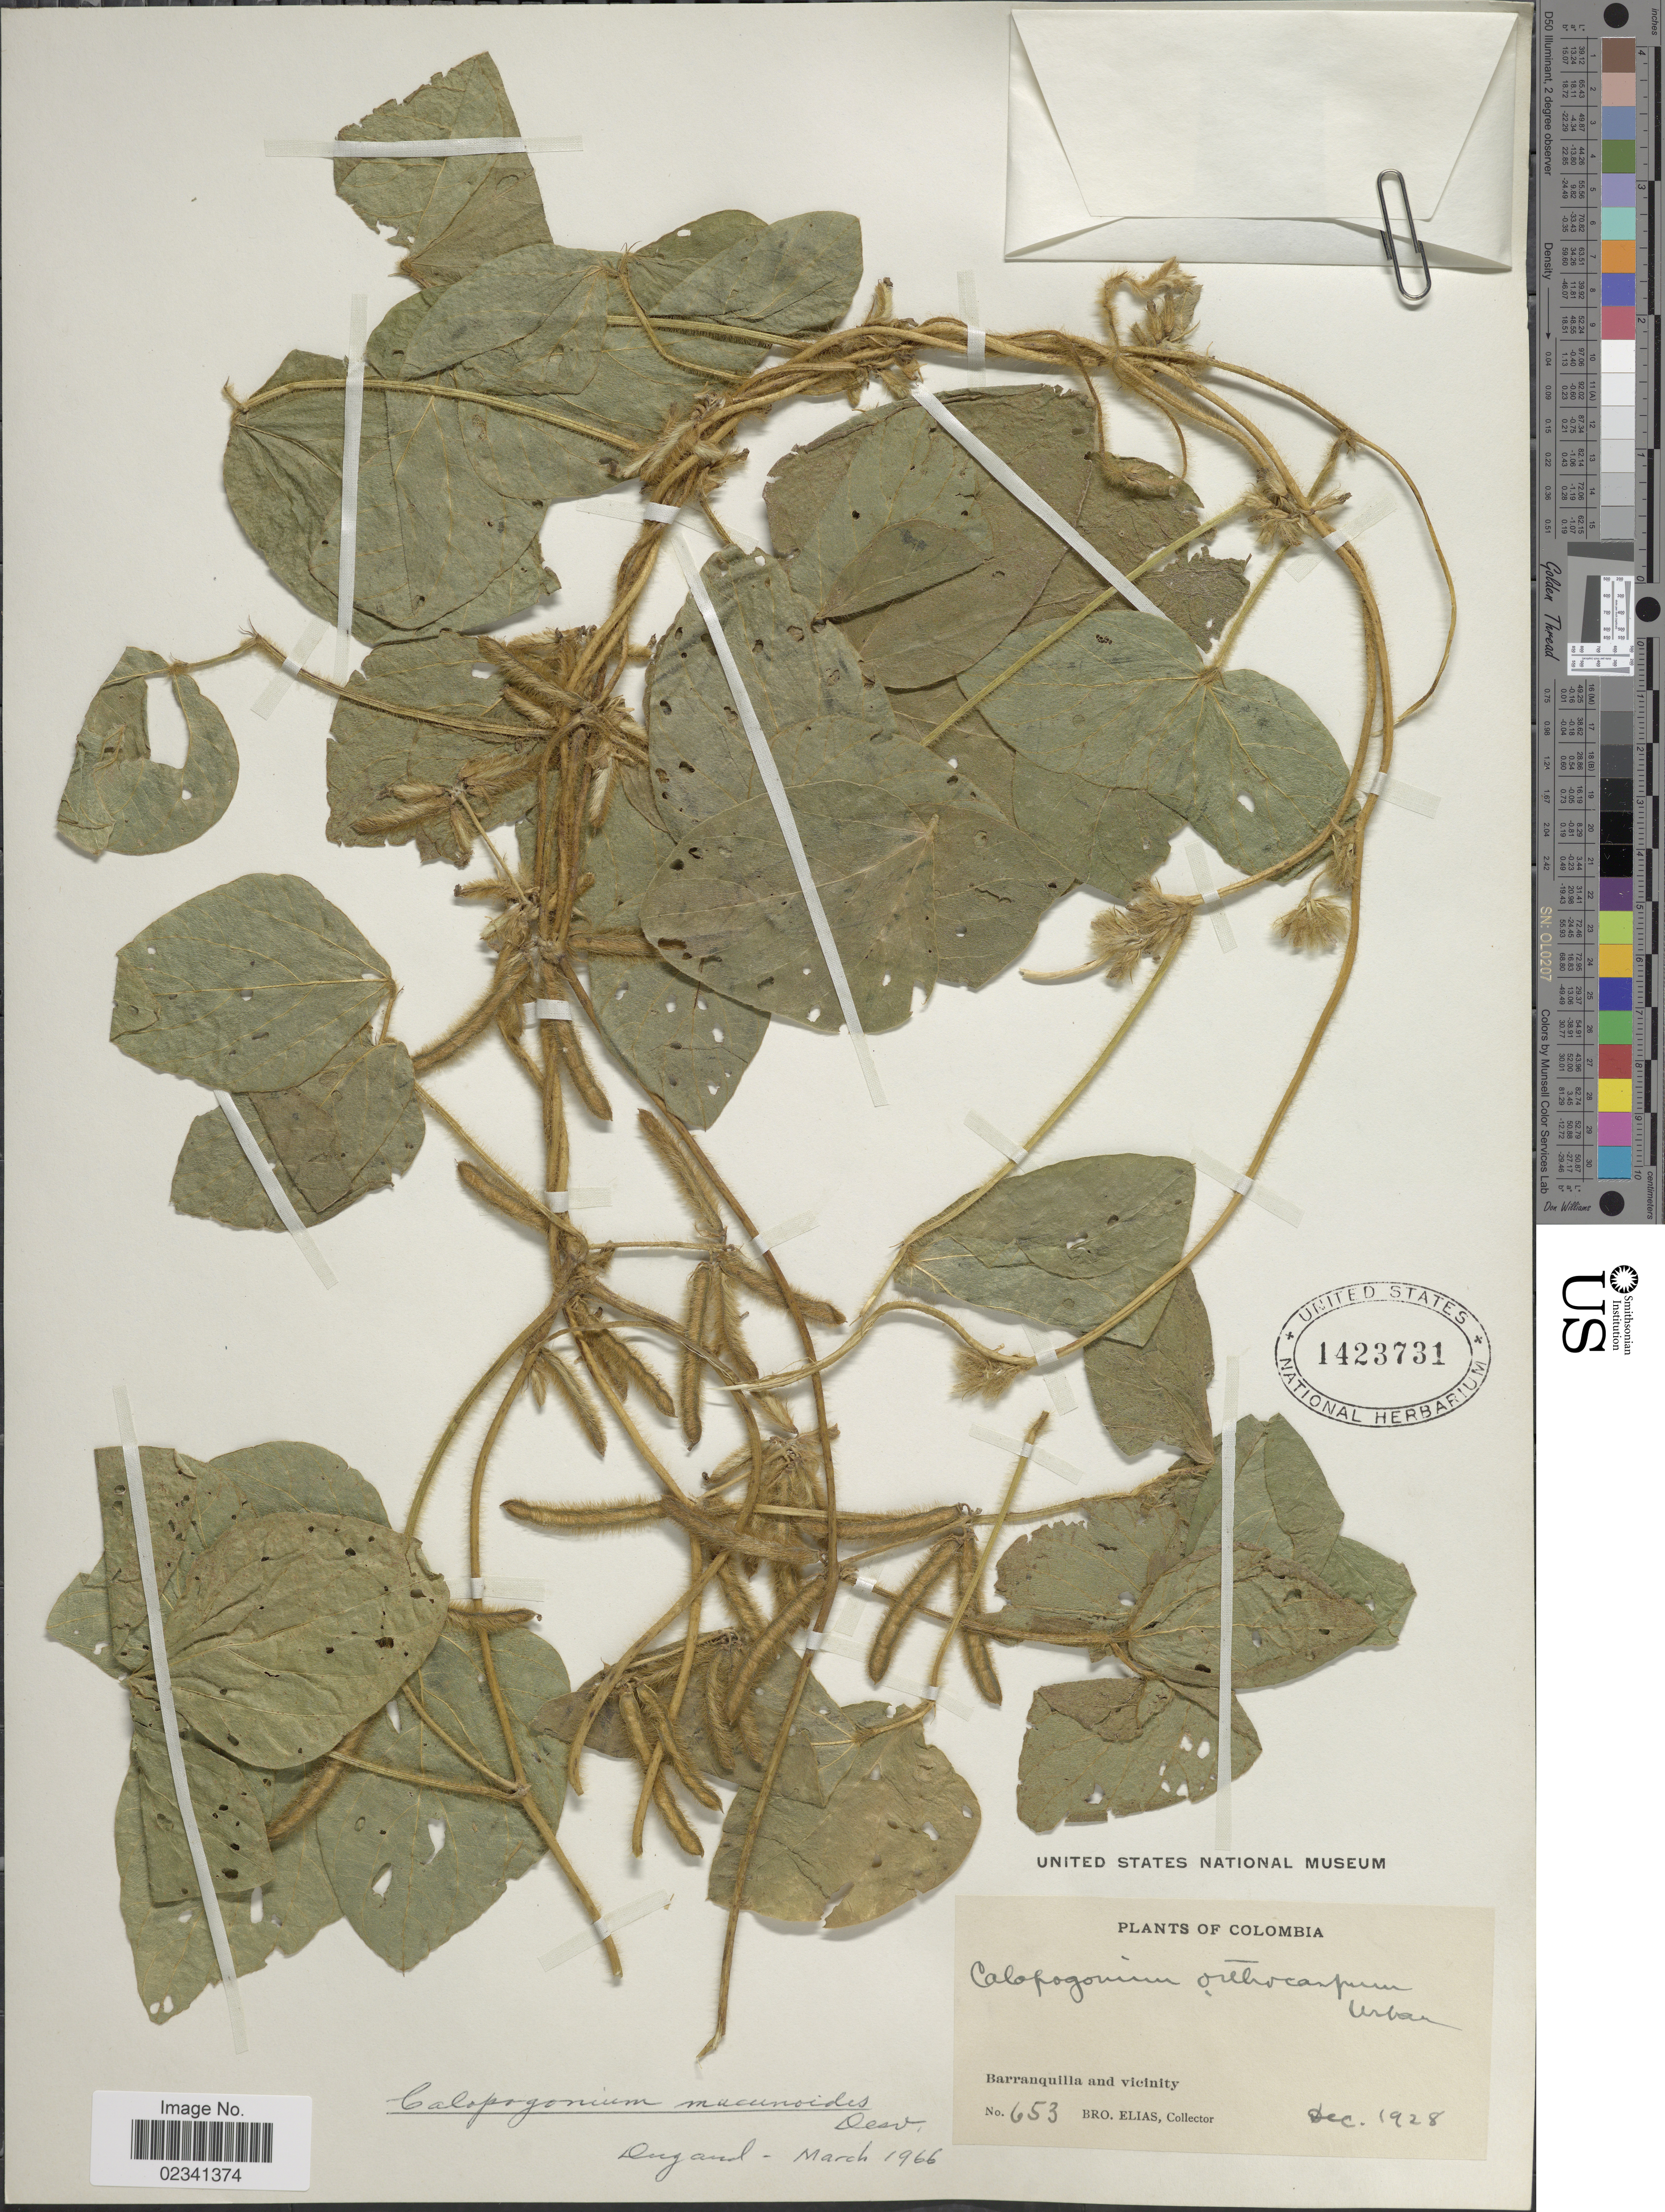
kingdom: Plantae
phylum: Tracheophyta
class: Magnoliopsida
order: Fabales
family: Fabaceae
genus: Calopogonium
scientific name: Calopogonium mucunoides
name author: Desv.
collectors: Bro. Elias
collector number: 653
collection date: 1928-12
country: Colombia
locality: Barranquilla and vicinity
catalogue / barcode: US 1423731